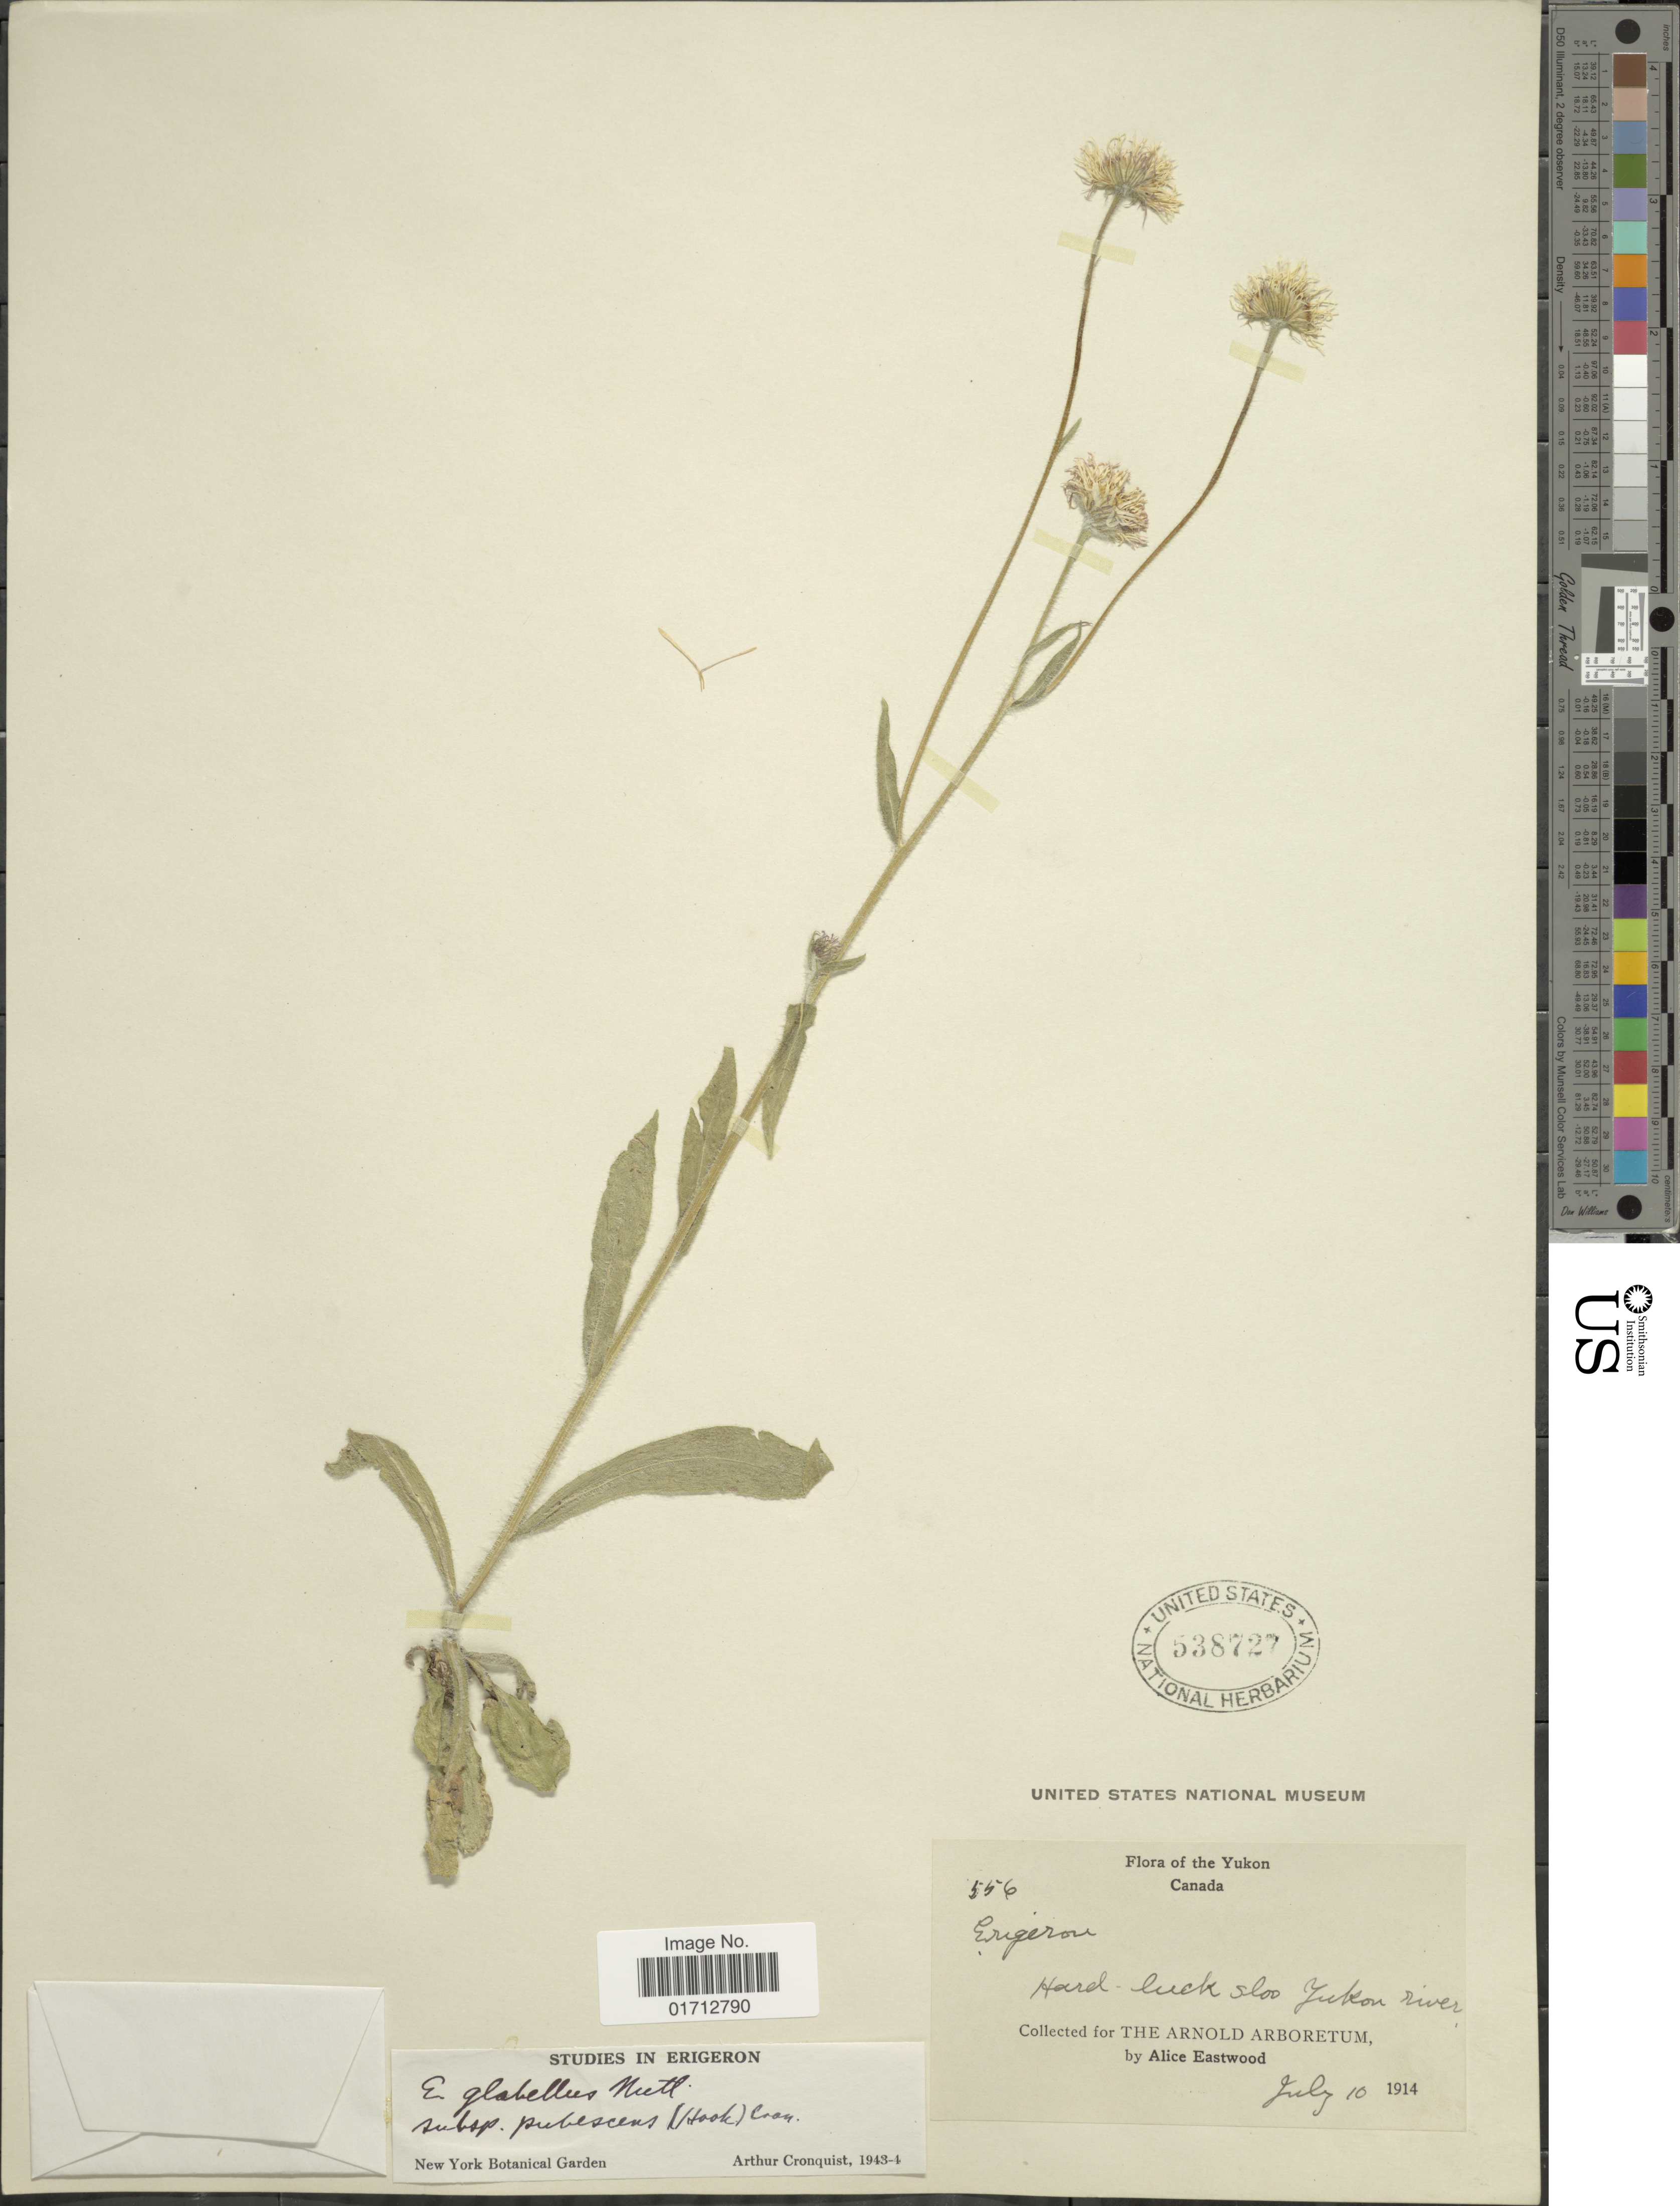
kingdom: Plantae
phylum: Tracheophyta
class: Magnoliopsida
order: Asterales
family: Asteraceae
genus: Erigeron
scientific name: Erigeron glabellus subsp. pubescens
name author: (Hook.) Cronq.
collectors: A. Eastwood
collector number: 556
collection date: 1914-07-10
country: Canada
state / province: Yukon Territory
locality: The Yukon, Hard-luck sloo Yukon River.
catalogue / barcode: US 538727